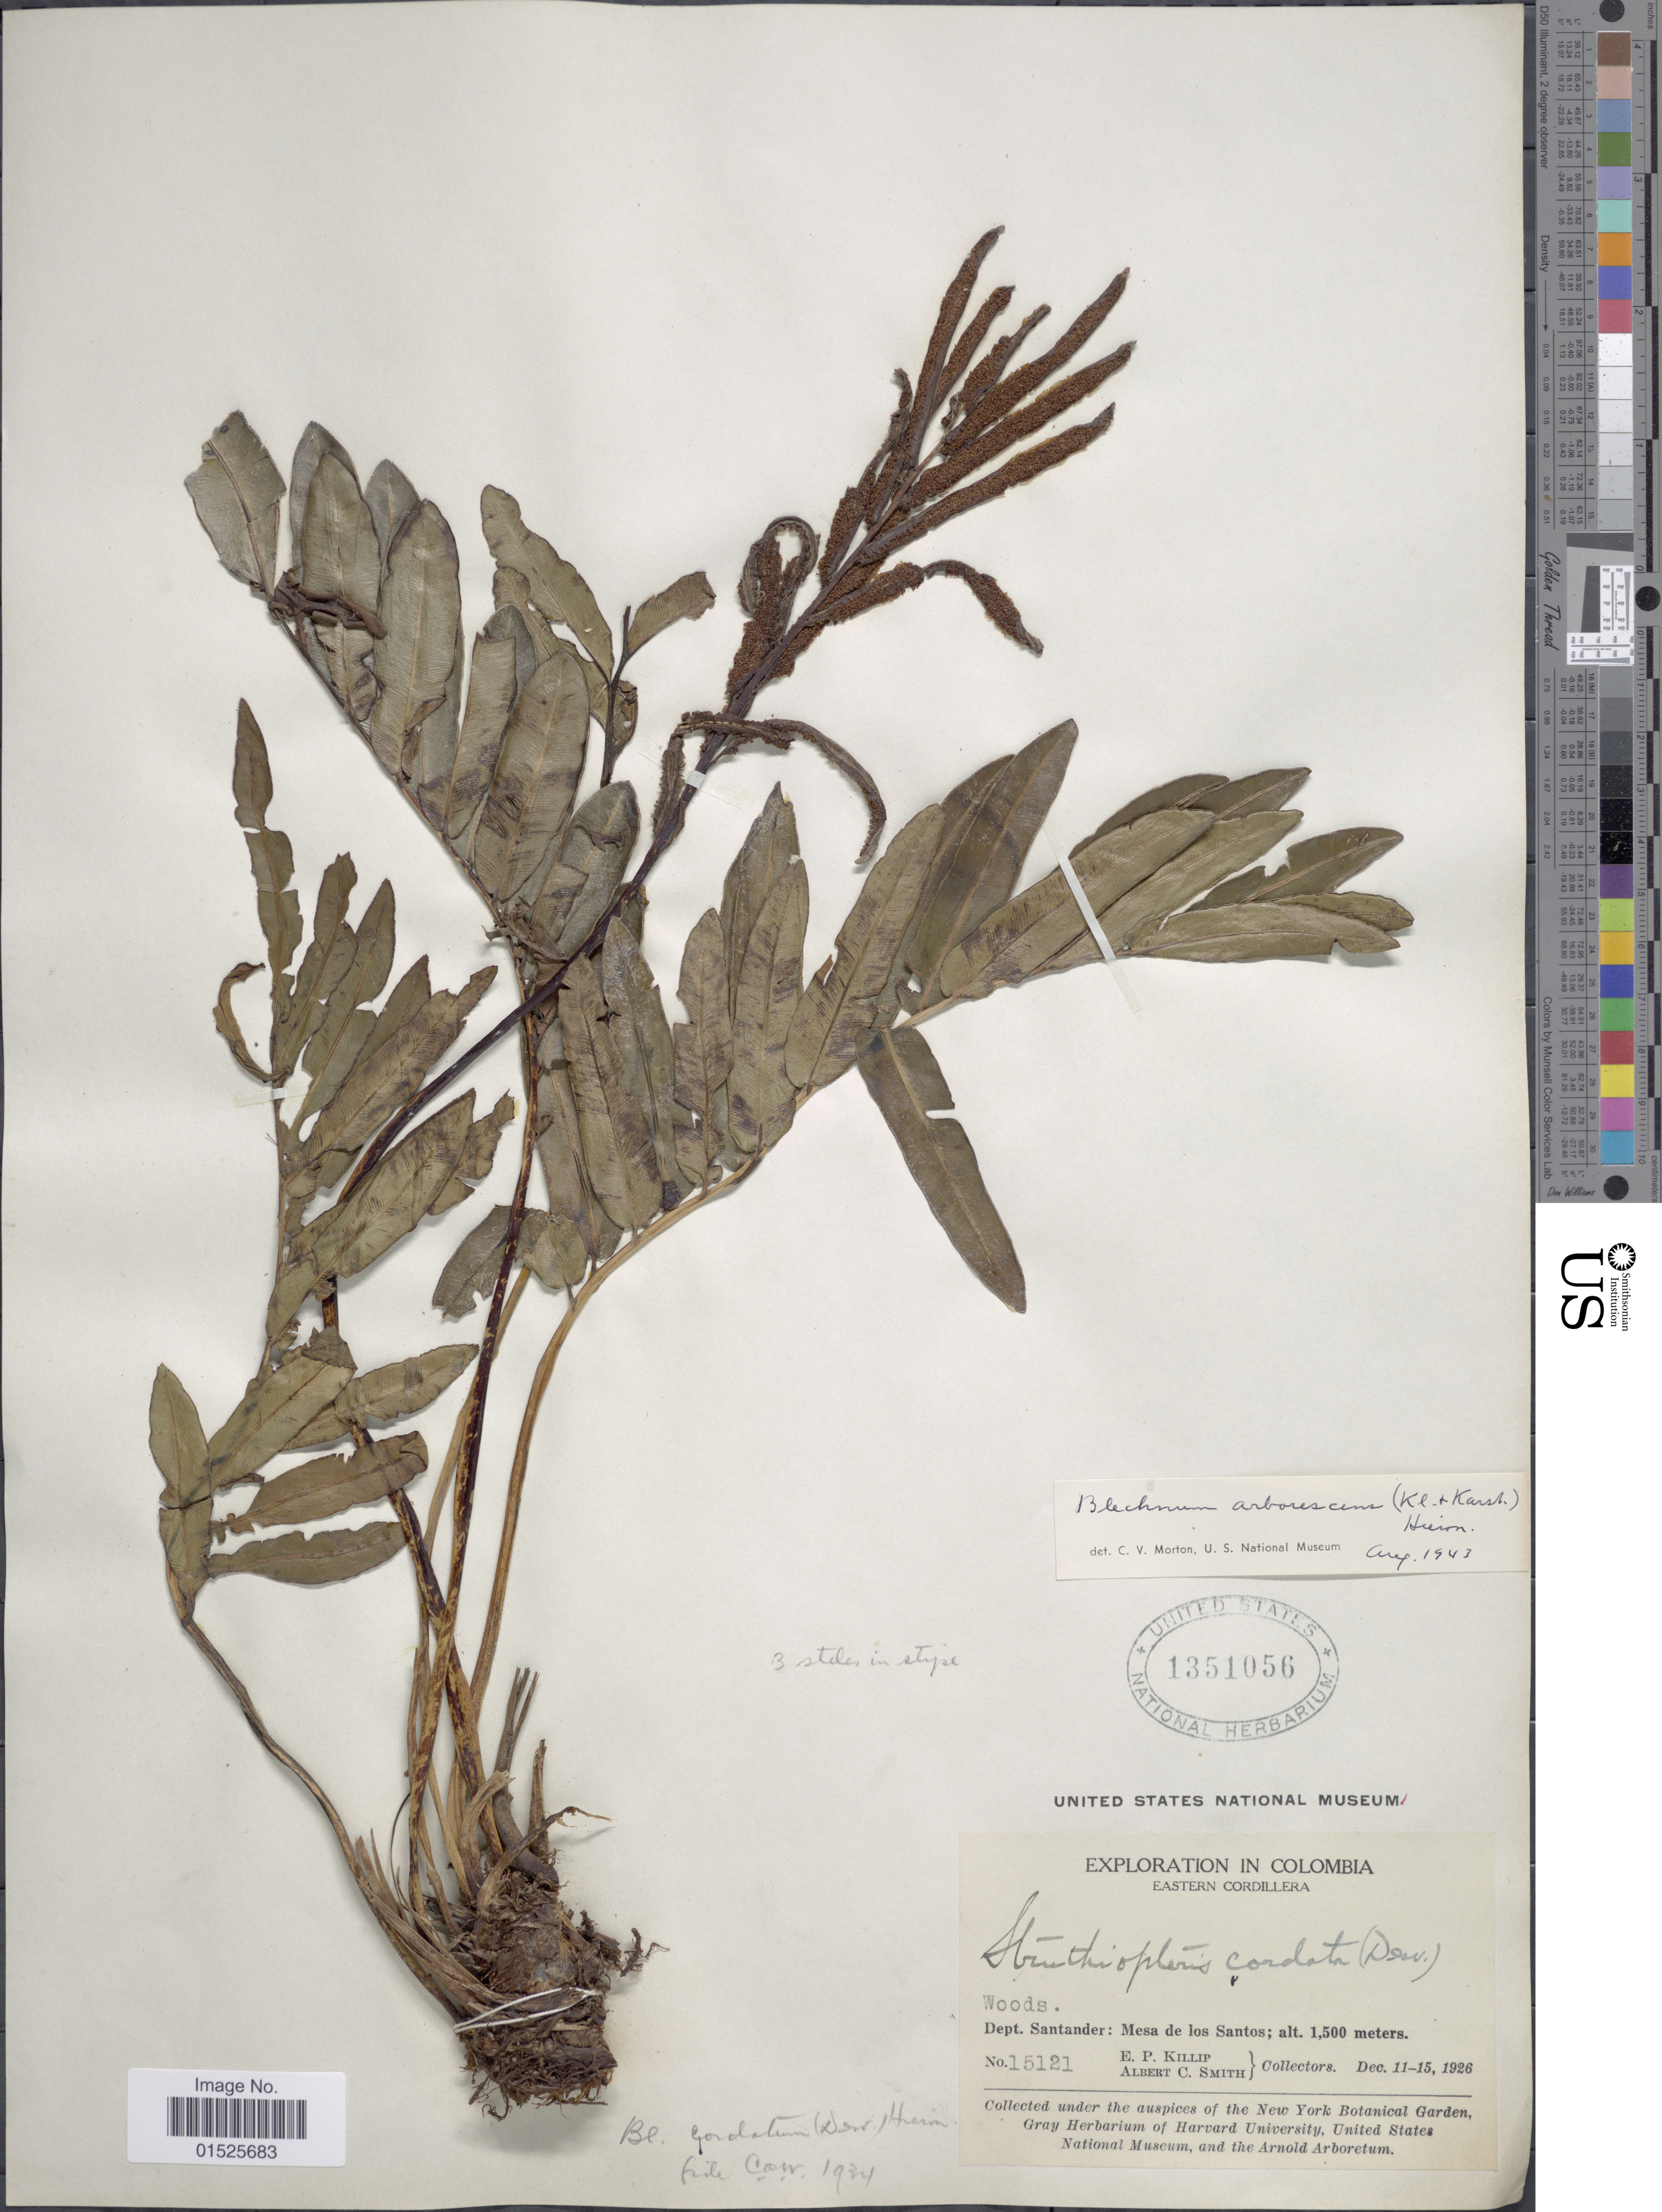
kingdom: Plantae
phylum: Tracheophyta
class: Polypodiopsida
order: Polypodiales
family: Blechnaceae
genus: Blechnum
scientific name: Blechnum cordatum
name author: (Desv.) Hieron.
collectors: E. P. Killip & A. C. Smith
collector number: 15121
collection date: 1926-12-11/1926-12-15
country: Colombia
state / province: Santander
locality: Eastern Cordillera. Mesa de los Santos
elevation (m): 1500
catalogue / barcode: US 1351056